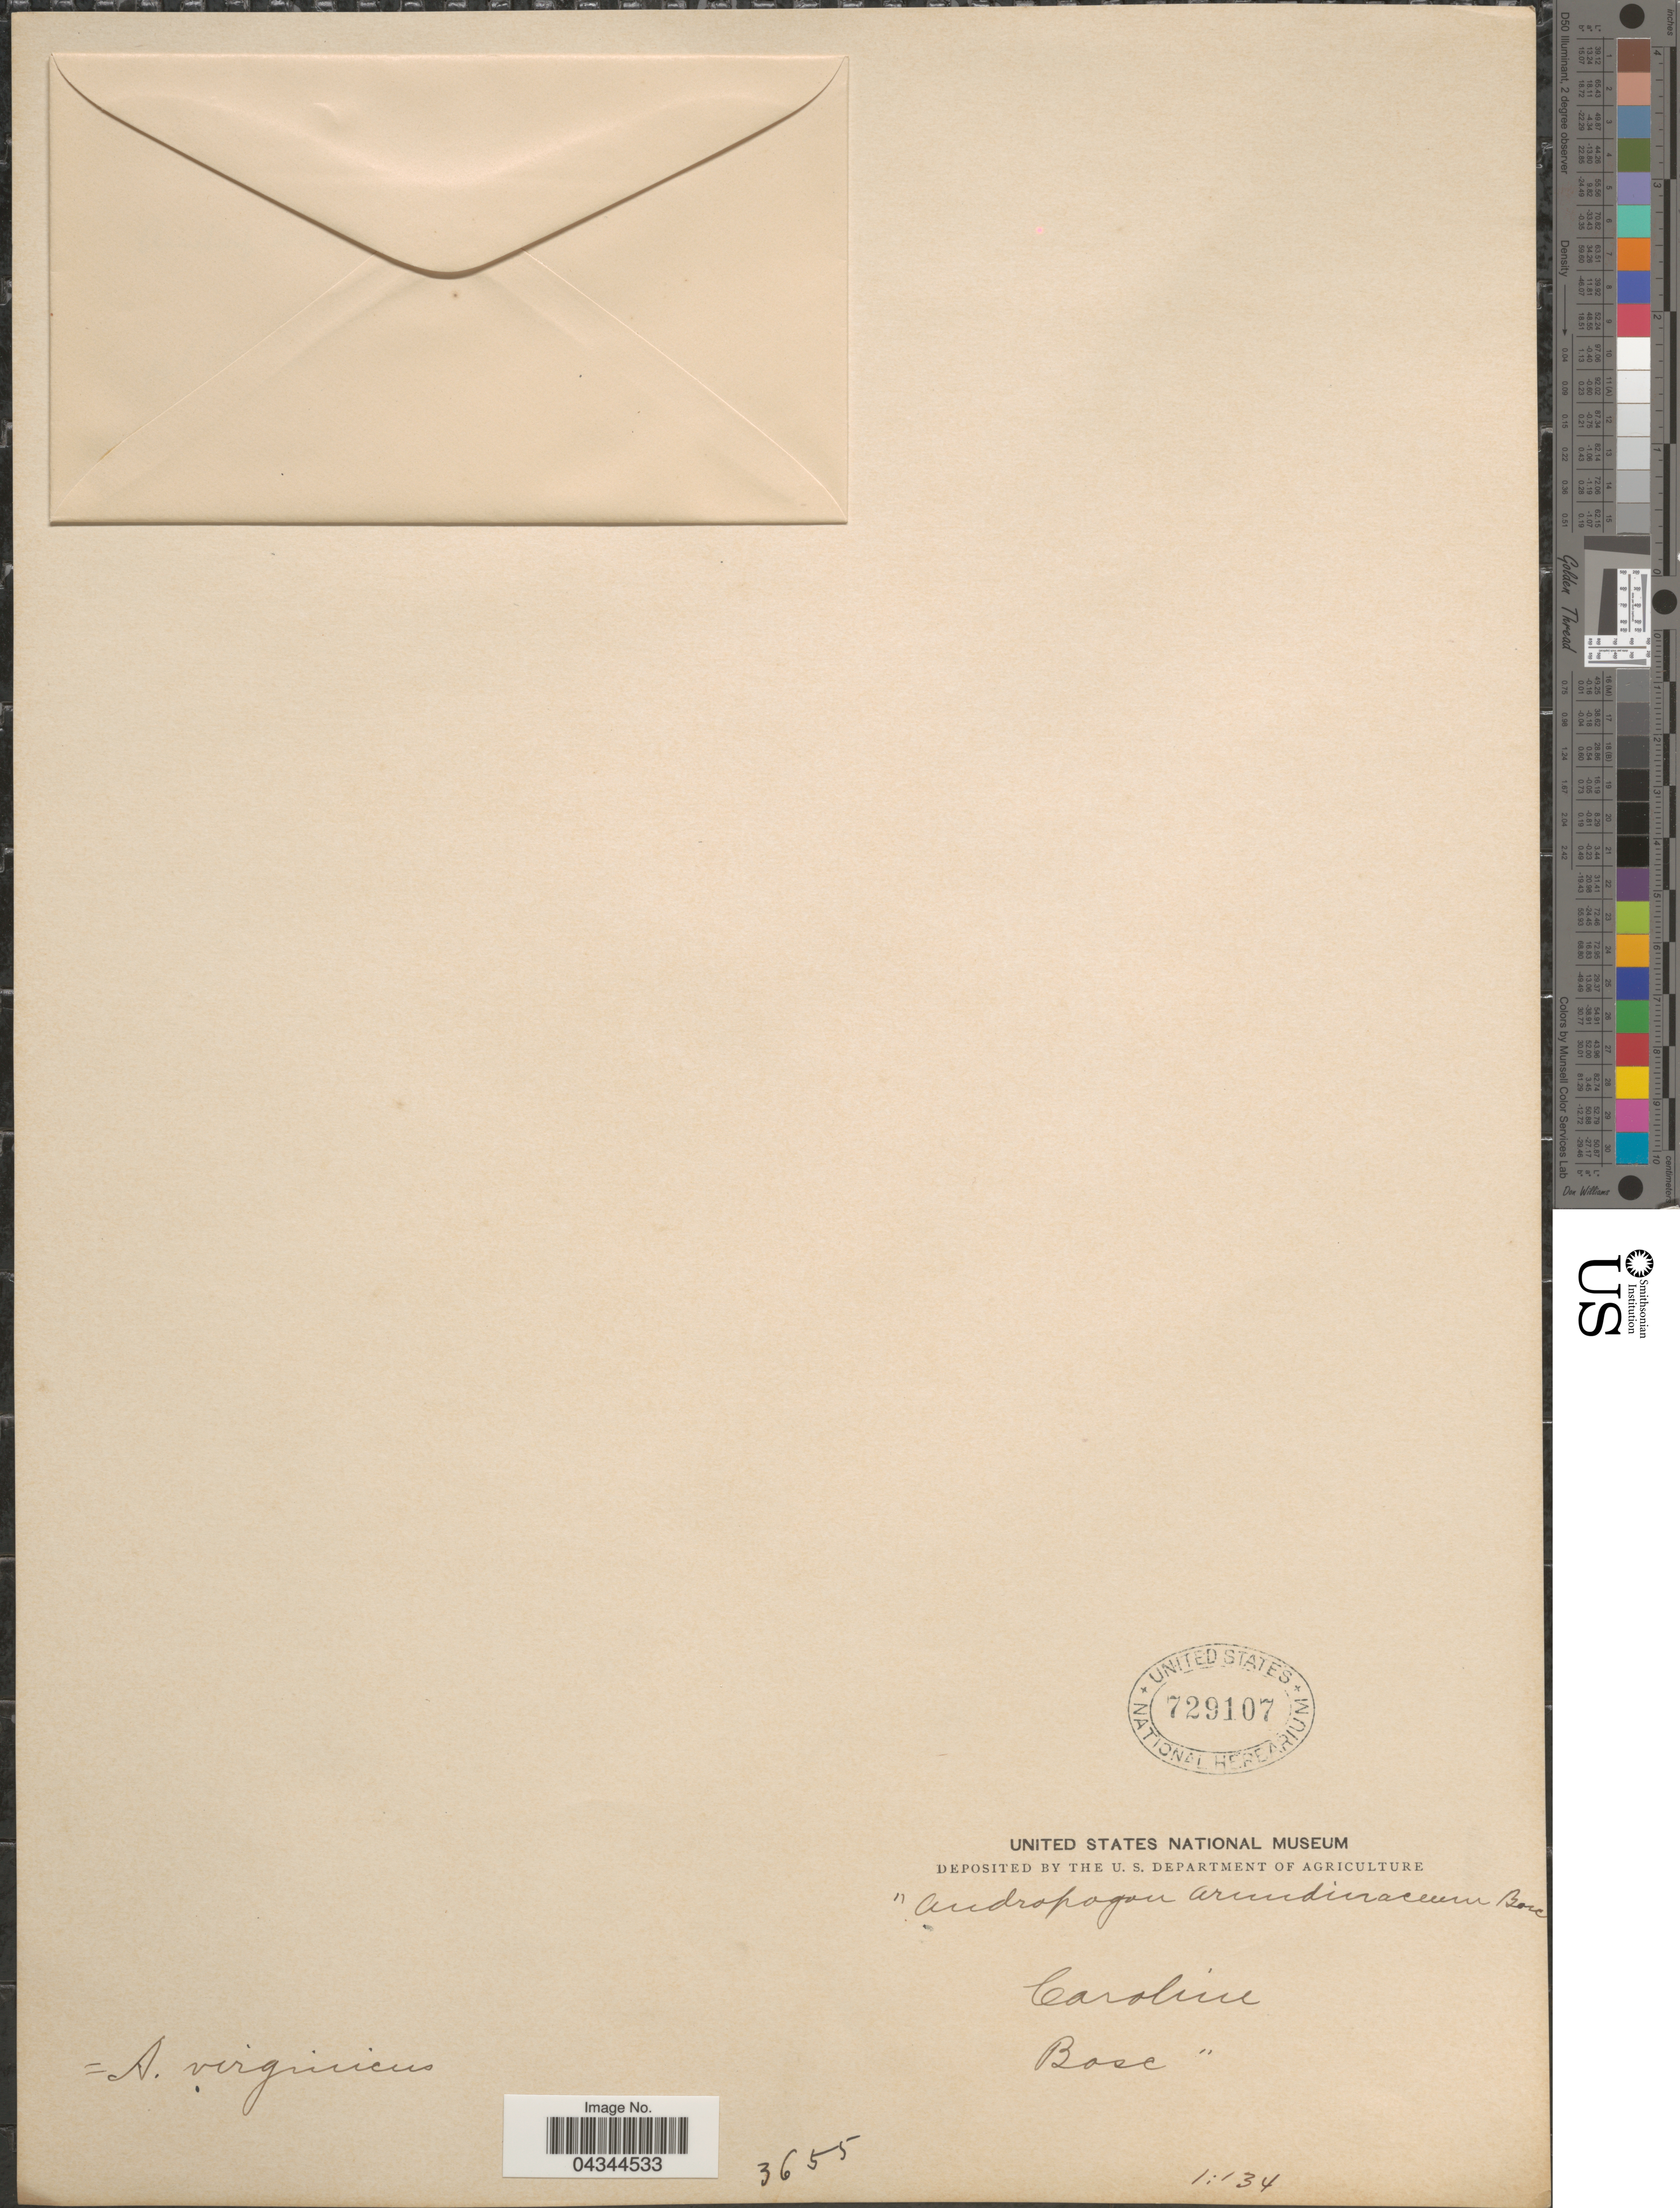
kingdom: Plantae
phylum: Tracheophyta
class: Liliopsida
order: Poales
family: Poaceae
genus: Andropogon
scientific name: Andropogon virginicus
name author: L.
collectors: Bosc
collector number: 3655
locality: Caroline.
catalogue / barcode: US 729107